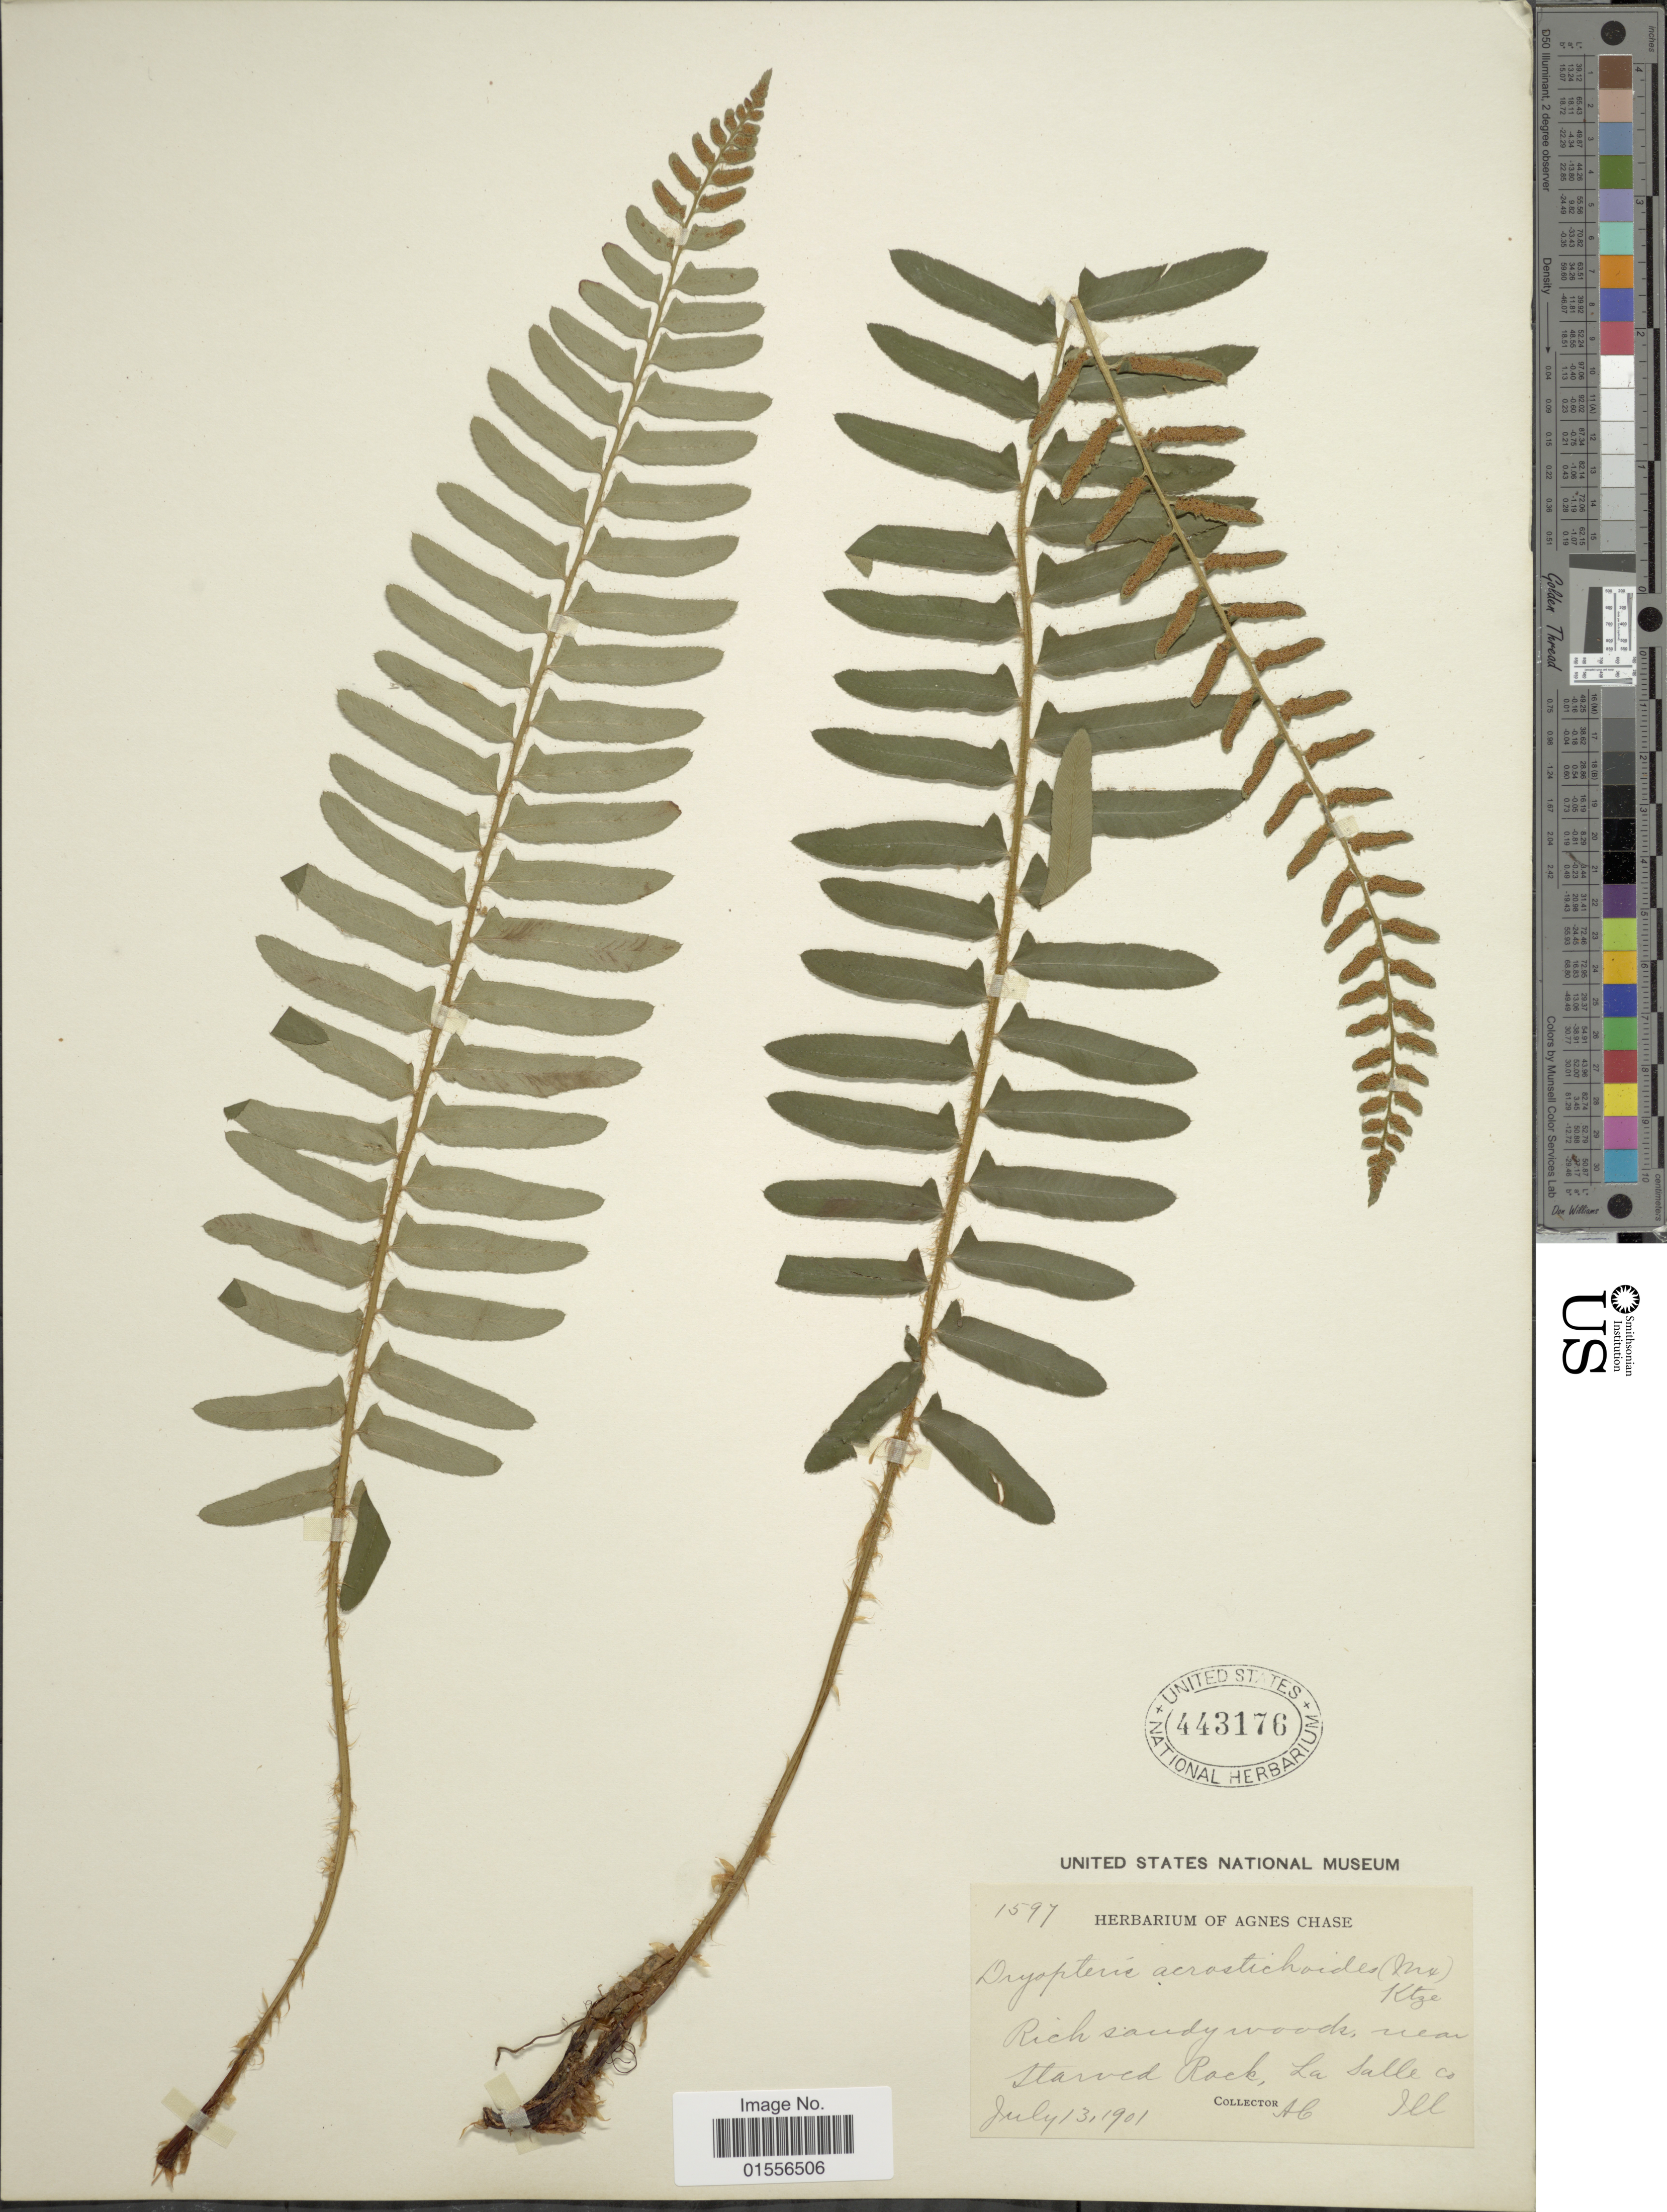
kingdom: Plantae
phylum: Tracheophyta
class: Polypodiopsida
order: Polypodiales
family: Dryopteridaceae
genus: Polystichum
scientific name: Polystichum acrostichoides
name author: (Michx.) Schott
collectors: A. Chase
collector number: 1597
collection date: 1901-07-13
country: United States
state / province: Illinois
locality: Near Starved Rock, La Salle co.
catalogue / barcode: US 443176